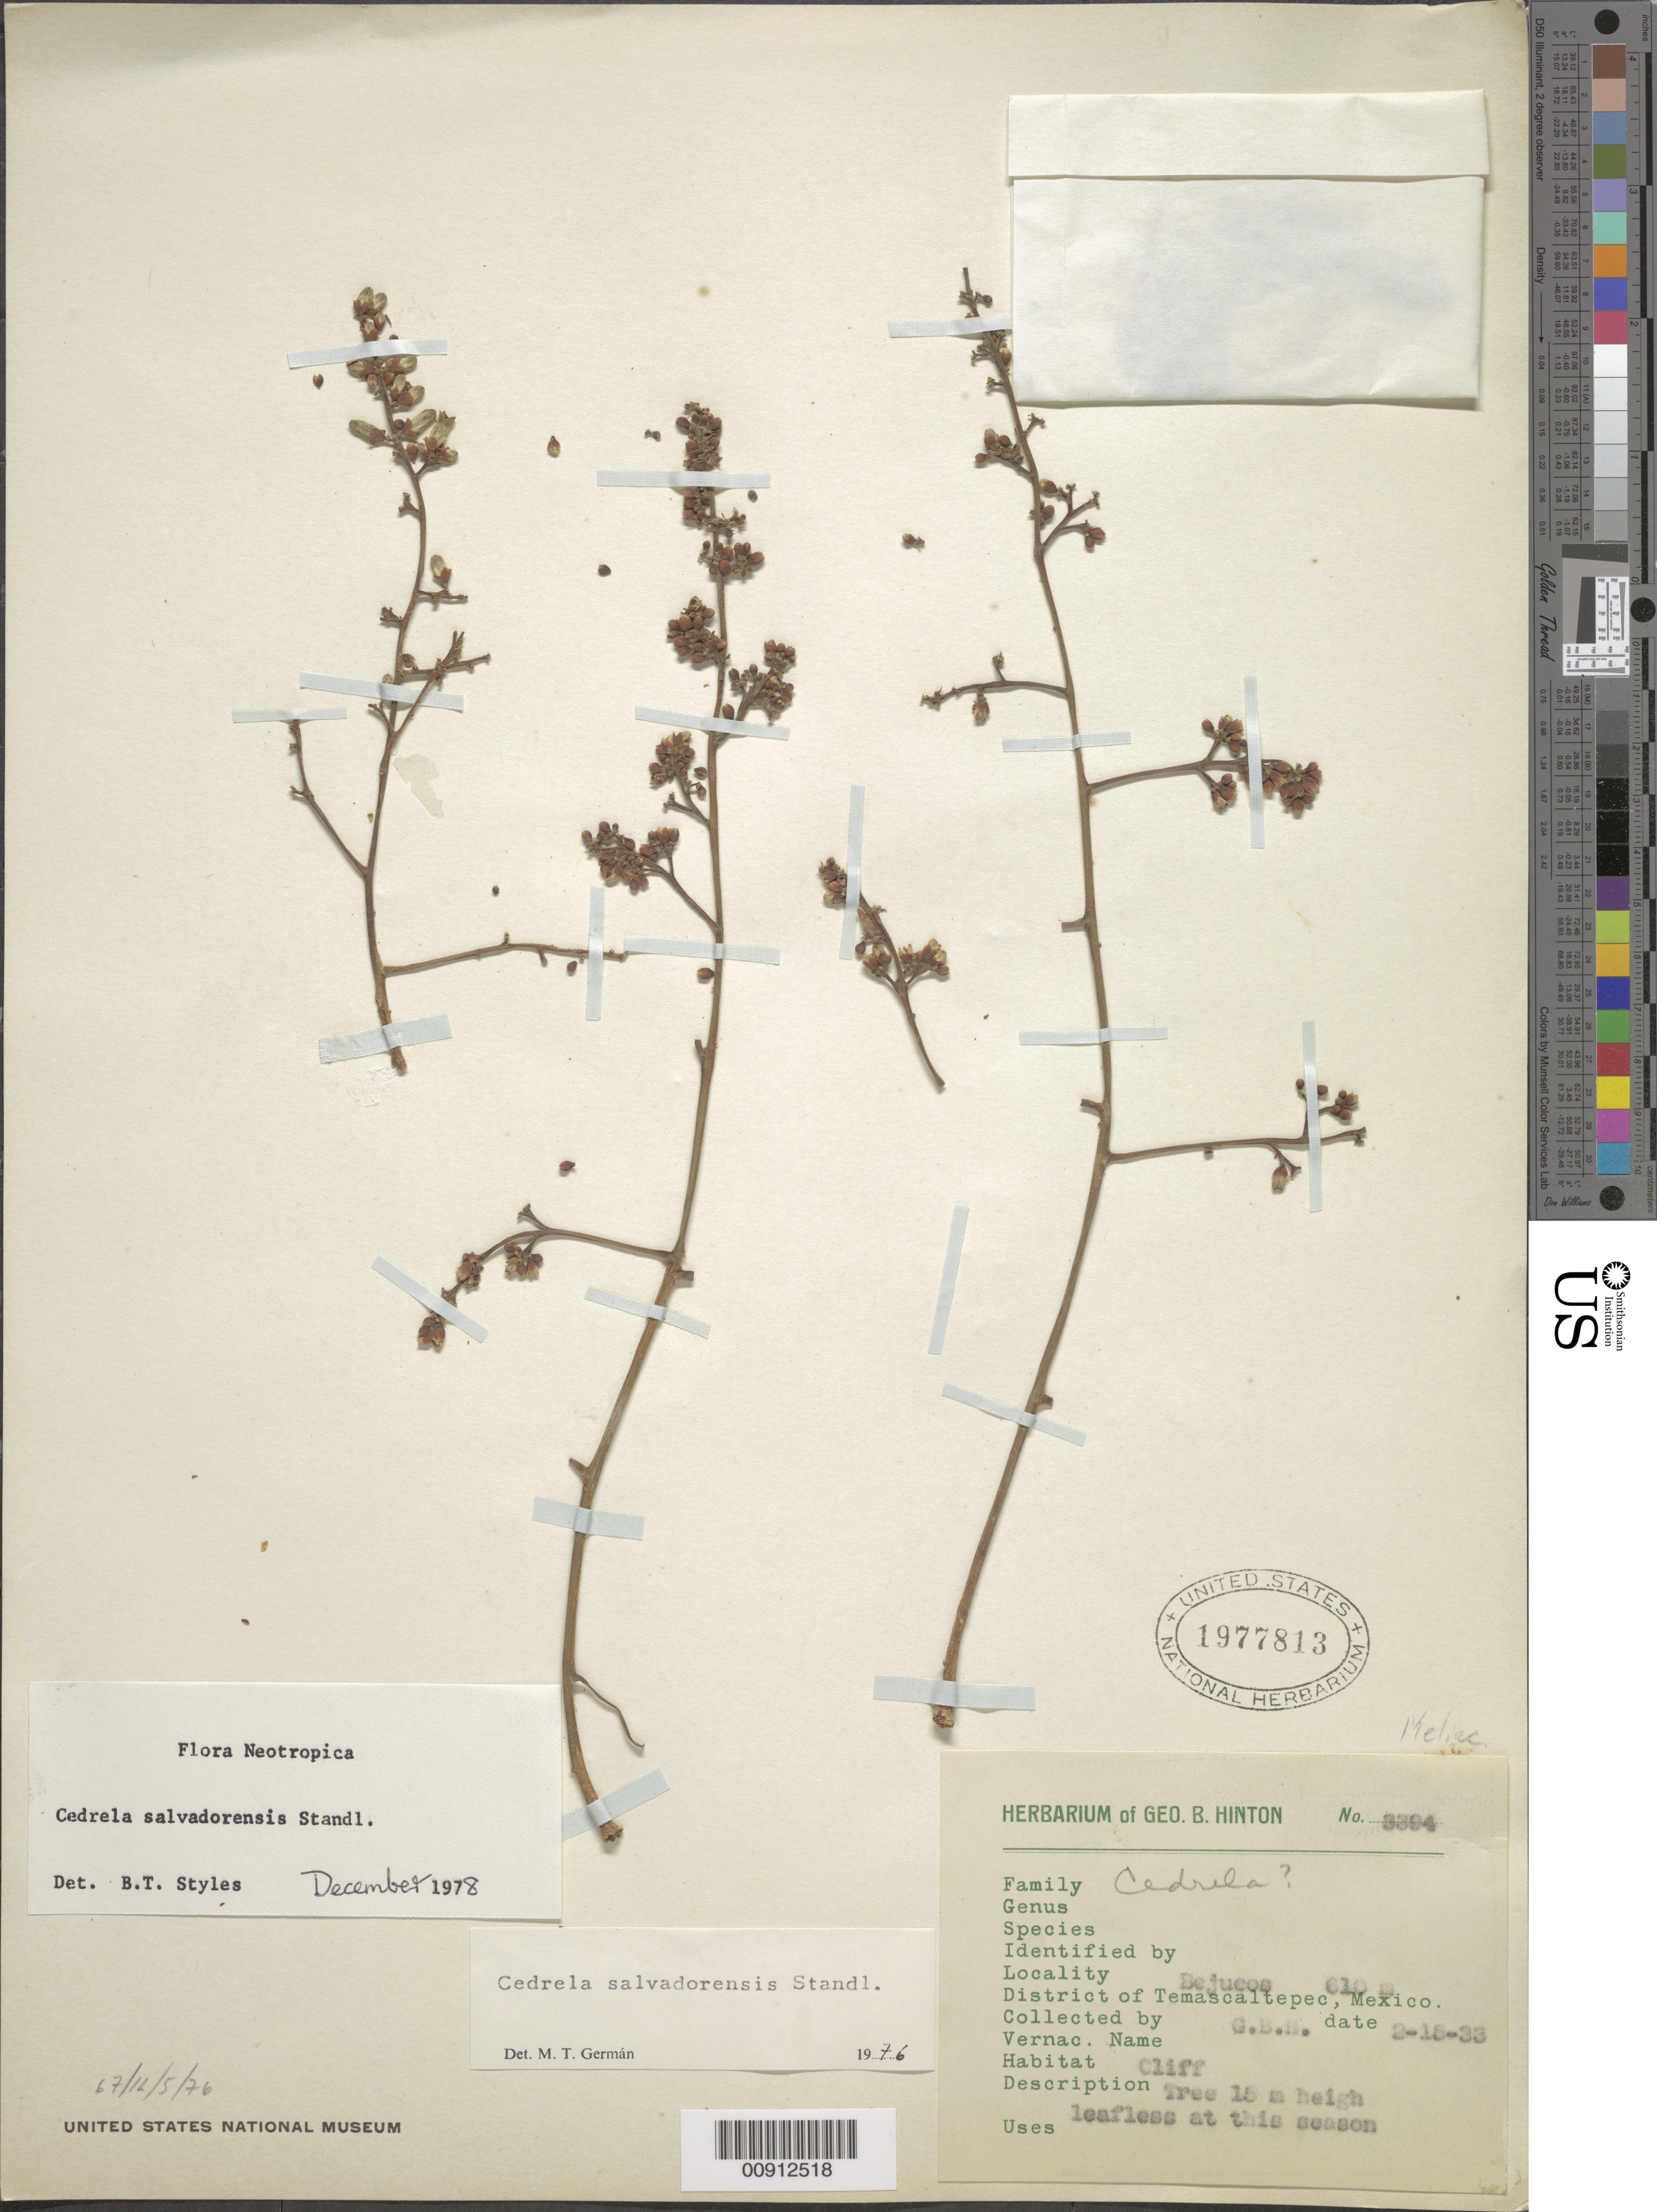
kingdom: Plantae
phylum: Tracheophyta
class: Magnoliopsida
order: Sapindales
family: Meliaceae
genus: Cedrela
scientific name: Cedrela salvadorensis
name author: Standl.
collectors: G. B. Hinton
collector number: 3394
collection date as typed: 18 Feb 1933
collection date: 1933-02-18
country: Mexico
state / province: México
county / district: Temascaltepec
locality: Bejucos, District of Temascaltepec, State of Mexico.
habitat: Cliff.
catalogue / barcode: US 1977813